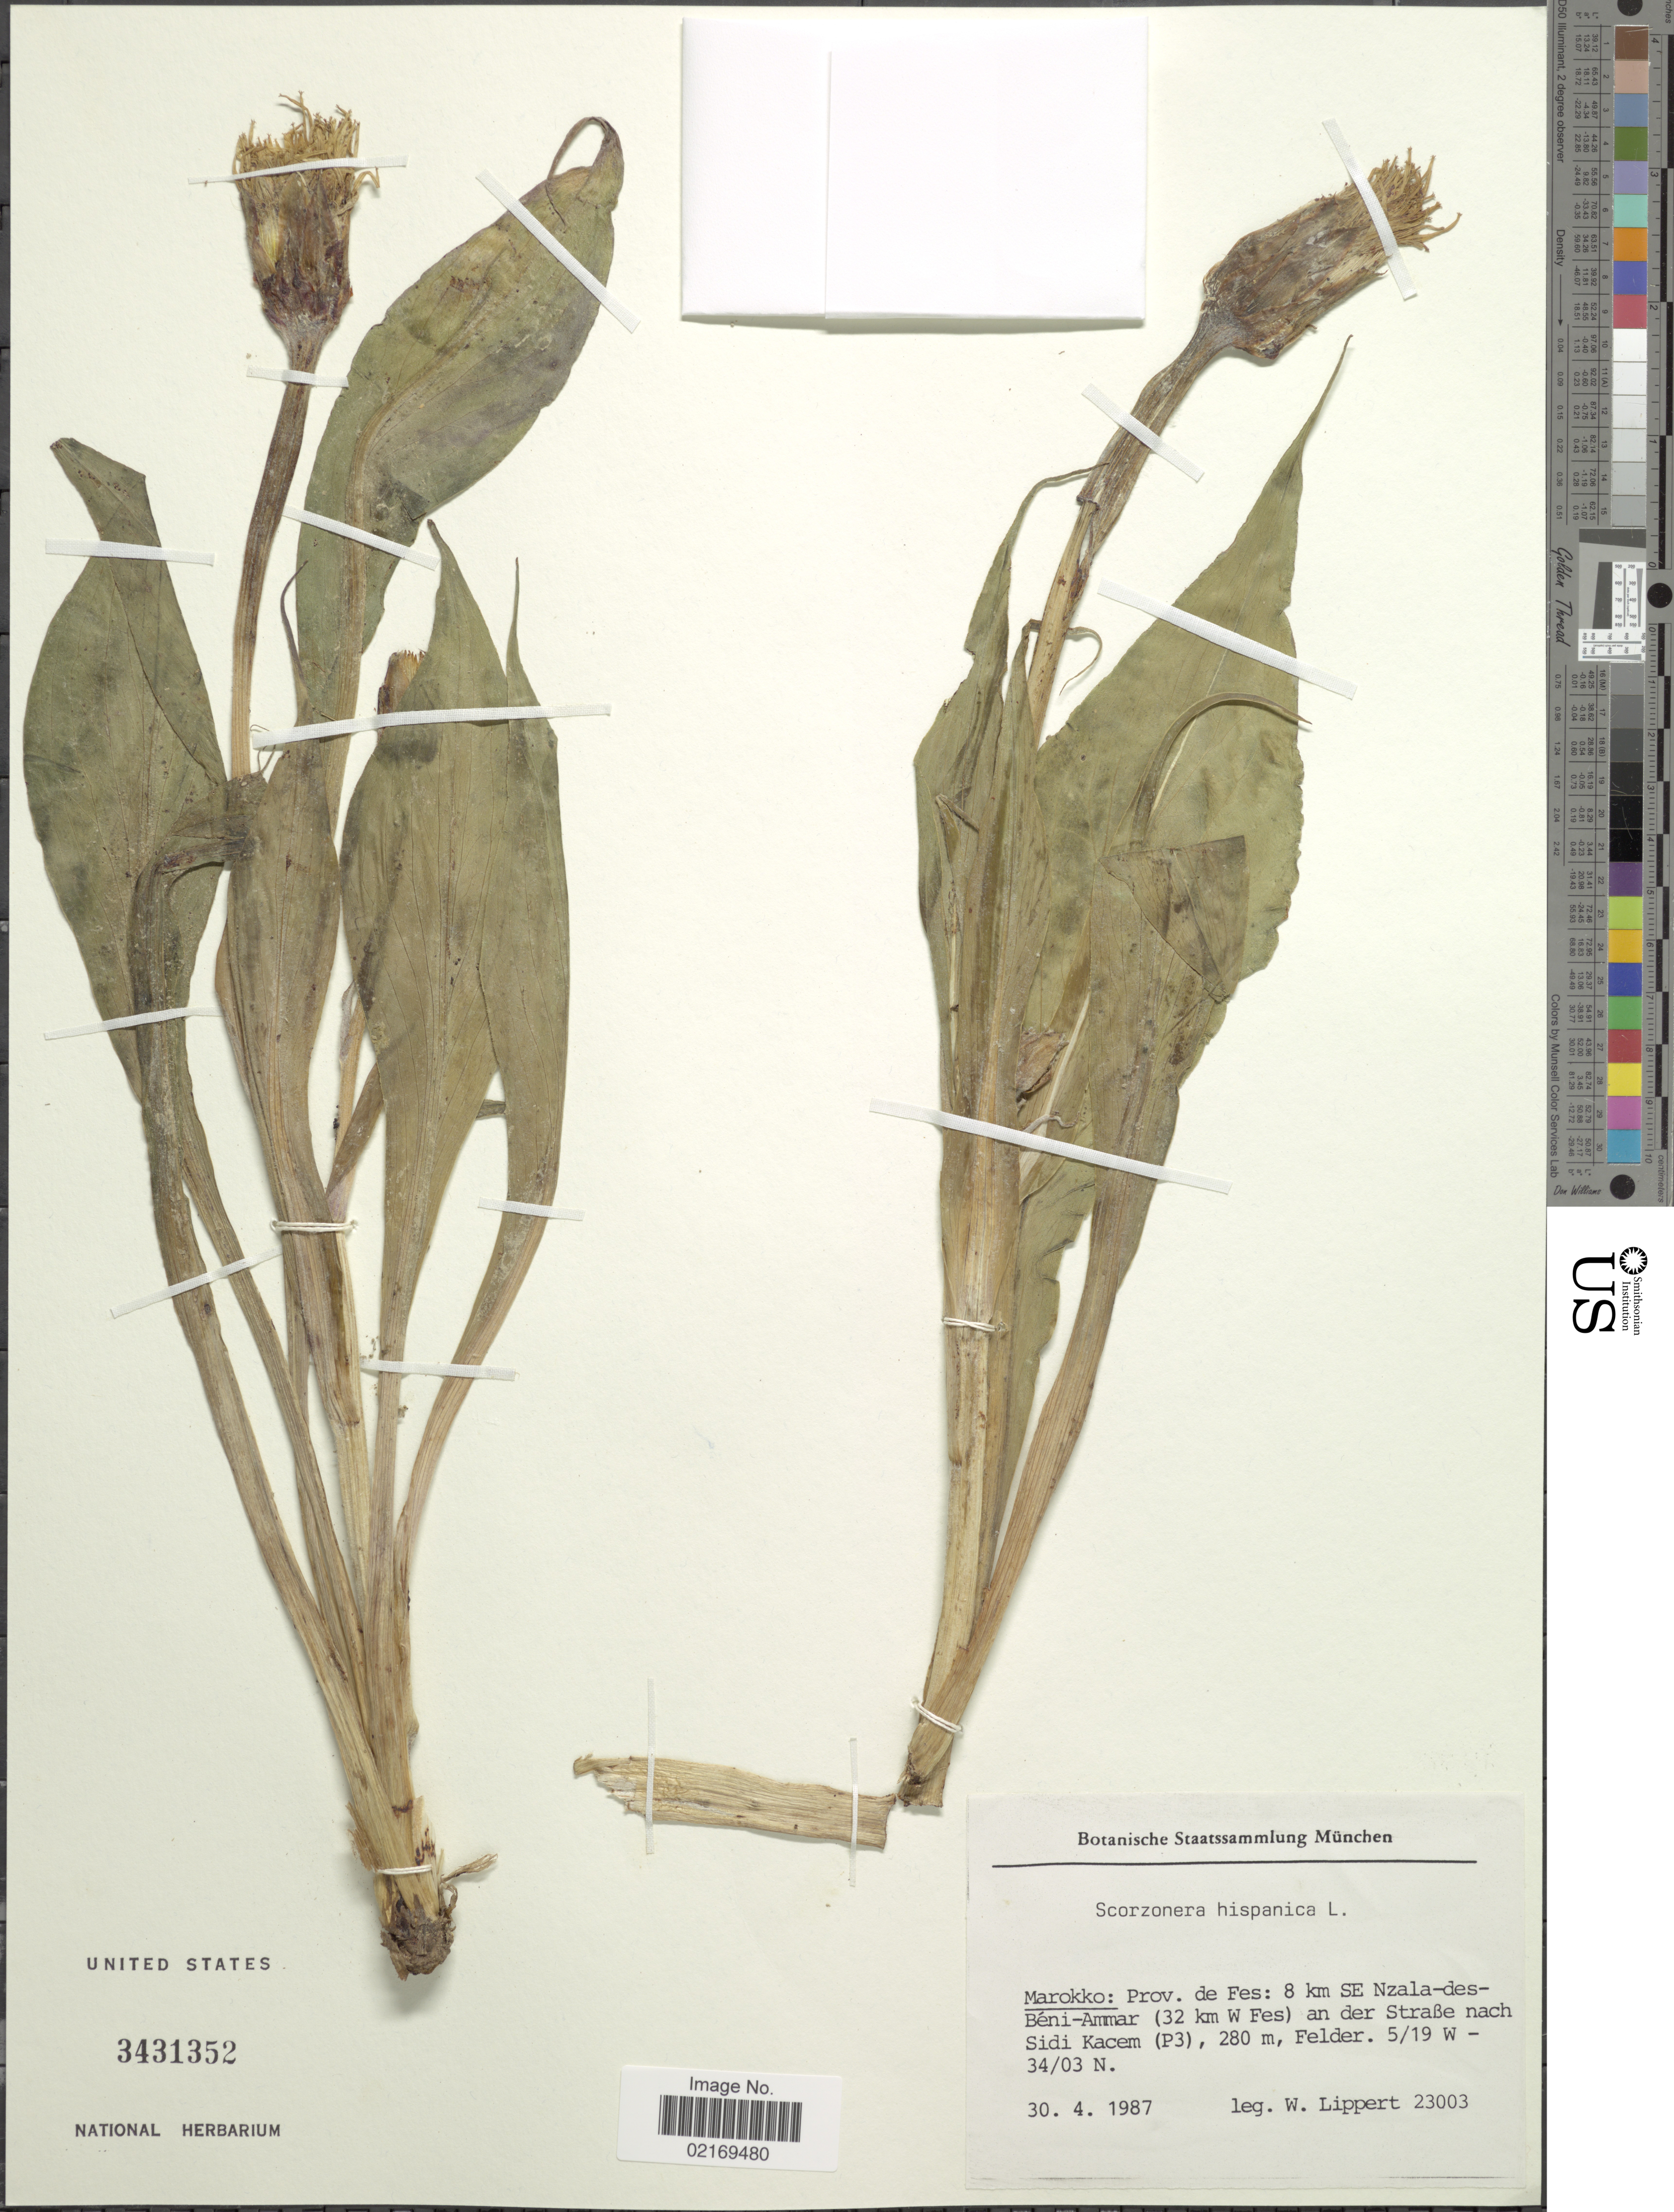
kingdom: Plantae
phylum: Tracheophyta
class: Magnoliopsida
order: Asterales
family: Asteraceae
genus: Scorzonera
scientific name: Scorzonera hispanica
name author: L.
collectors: W. Lippert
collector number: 23003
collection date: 1987-04-30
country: Morocco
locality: Marokko: Prov. de Fez: 8 km SE Nzala-des-Beni-Amar (32 km W Fes) an der Straße nach Sidi Kacem (P3), Felder.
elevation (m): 280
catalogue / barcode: US 3431352